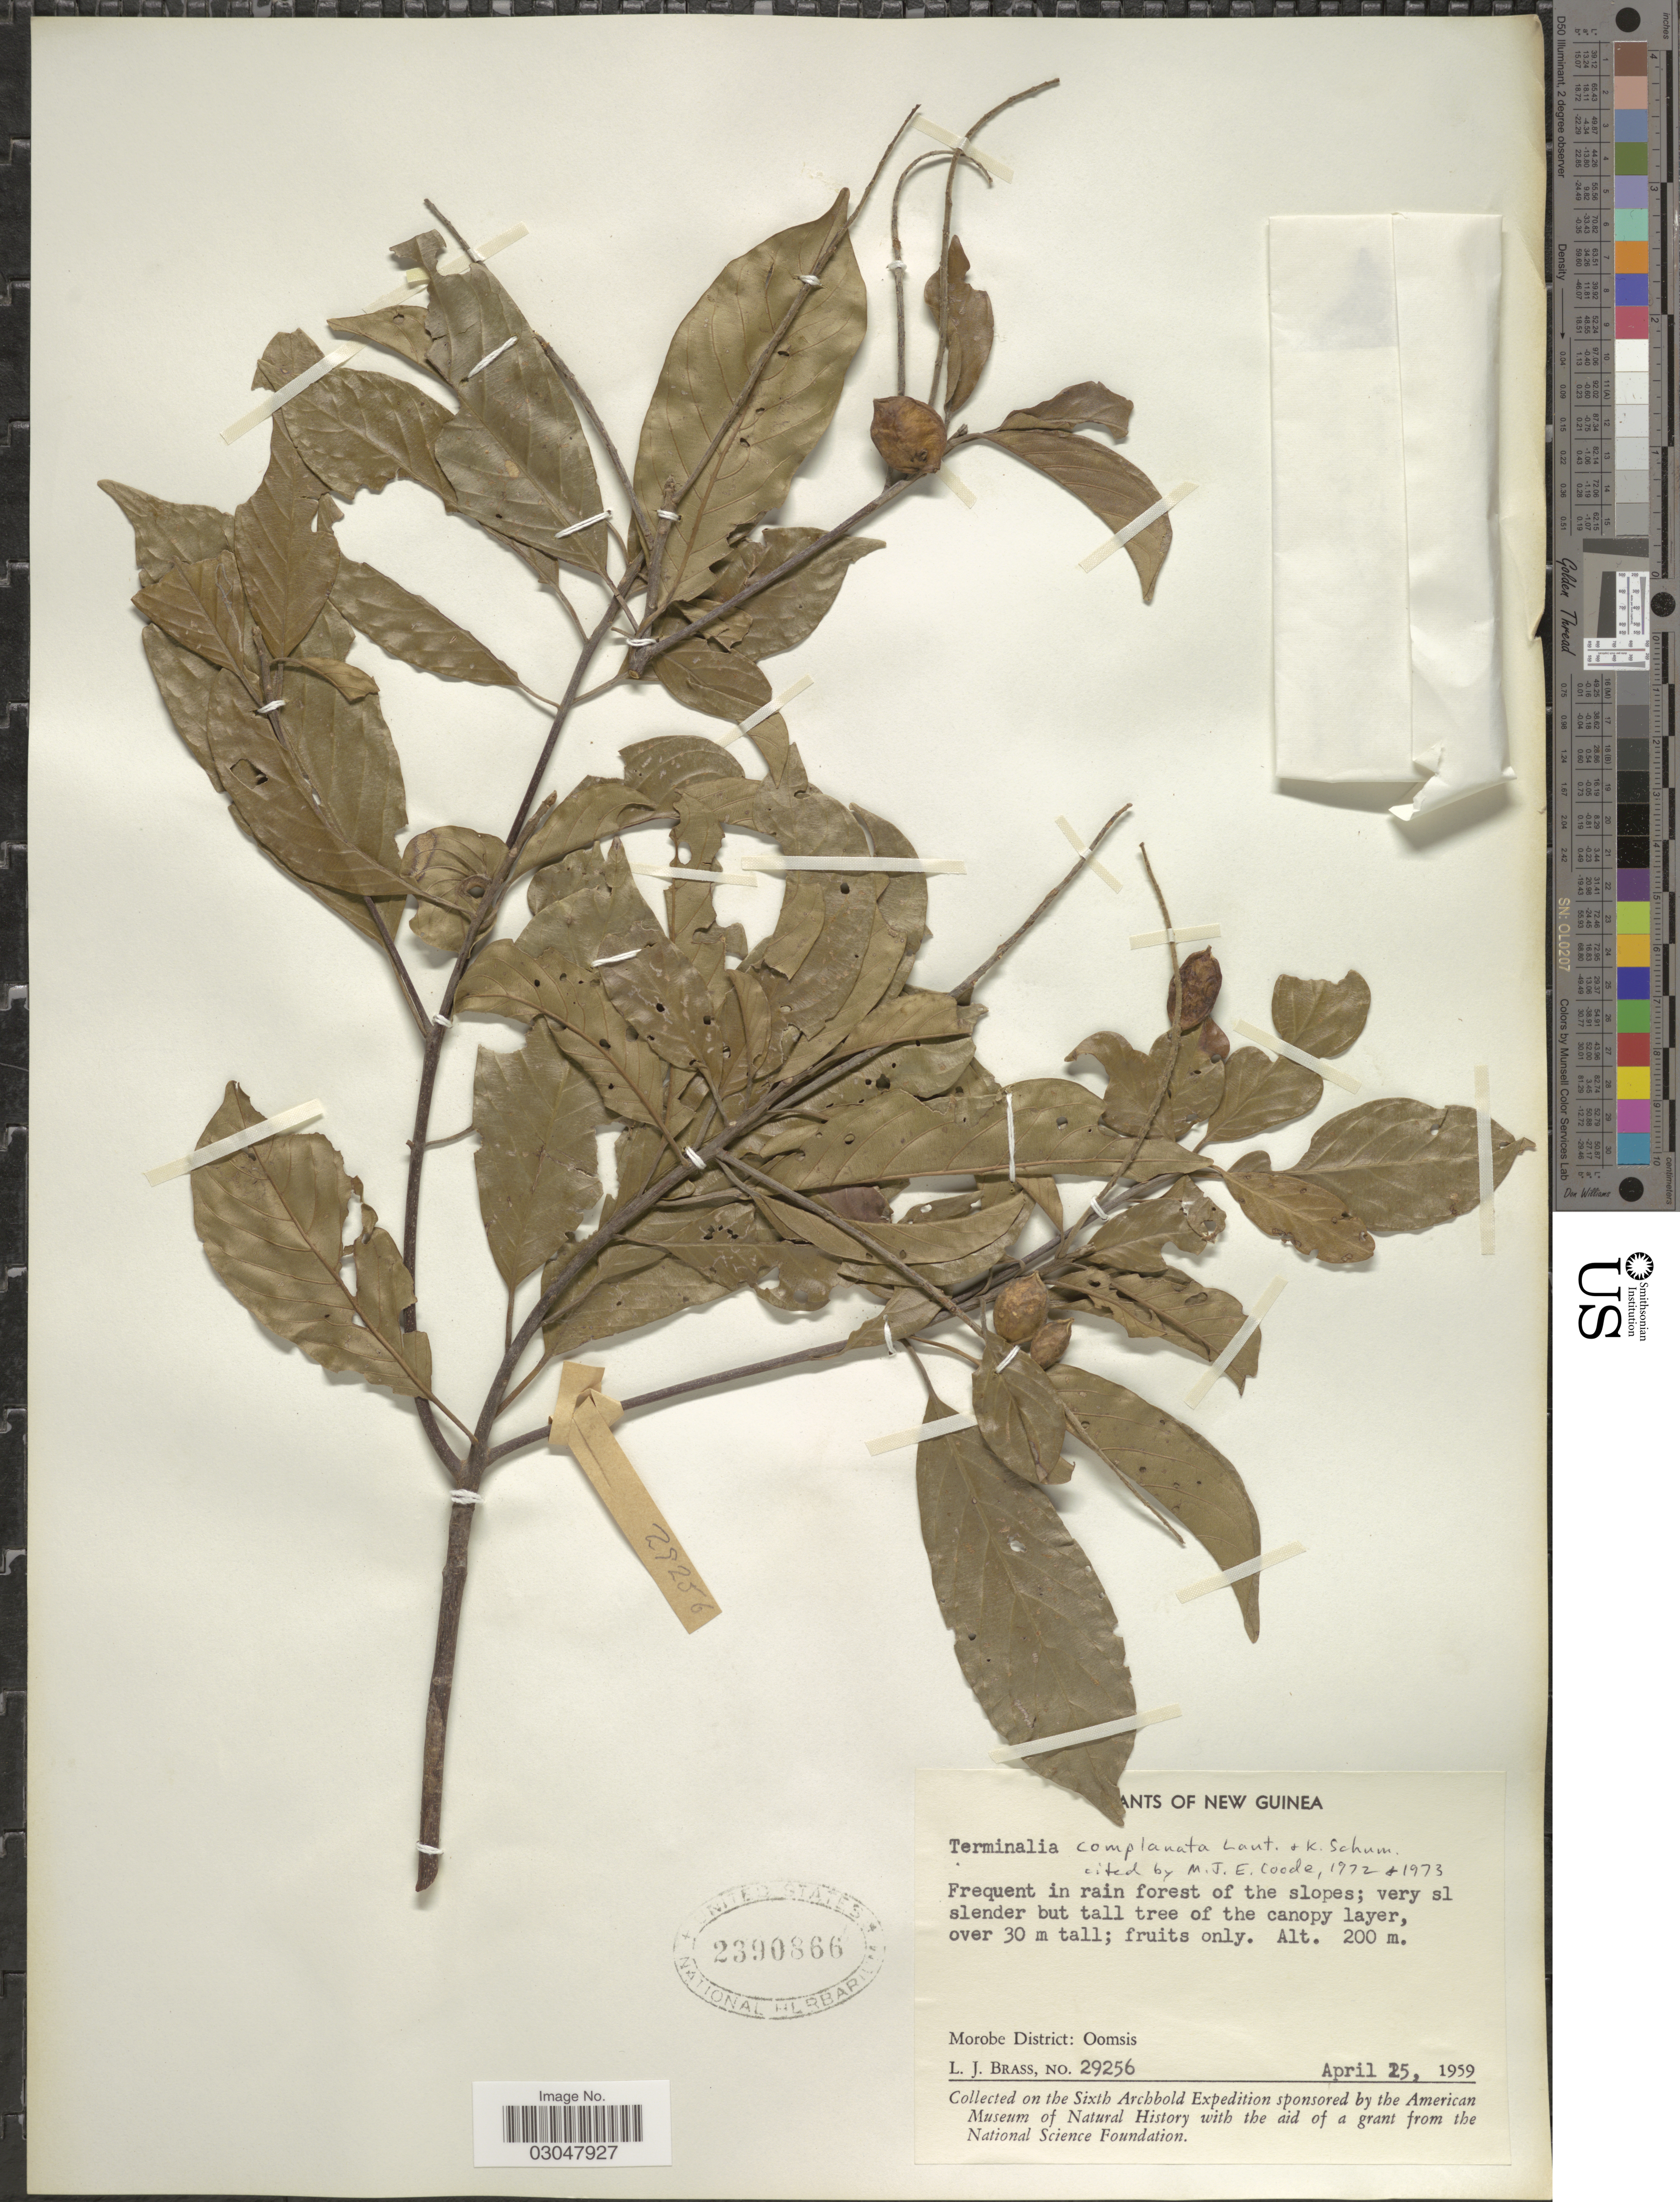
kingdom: Plantae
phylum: Tracheophyta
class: Magnoliopsida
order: Myrtales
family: Combretaceae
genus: Terminalia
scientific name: Terminalia complanata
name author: K. Schum.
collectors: L. J. Brass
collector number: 29256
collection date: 1959-04-25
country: Papua New Guinea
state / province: Morobe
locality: New Guinea. Frequent in rain forest of the slopes. Morobe District: Oomsis.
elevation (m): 200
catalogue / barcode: US 2390866